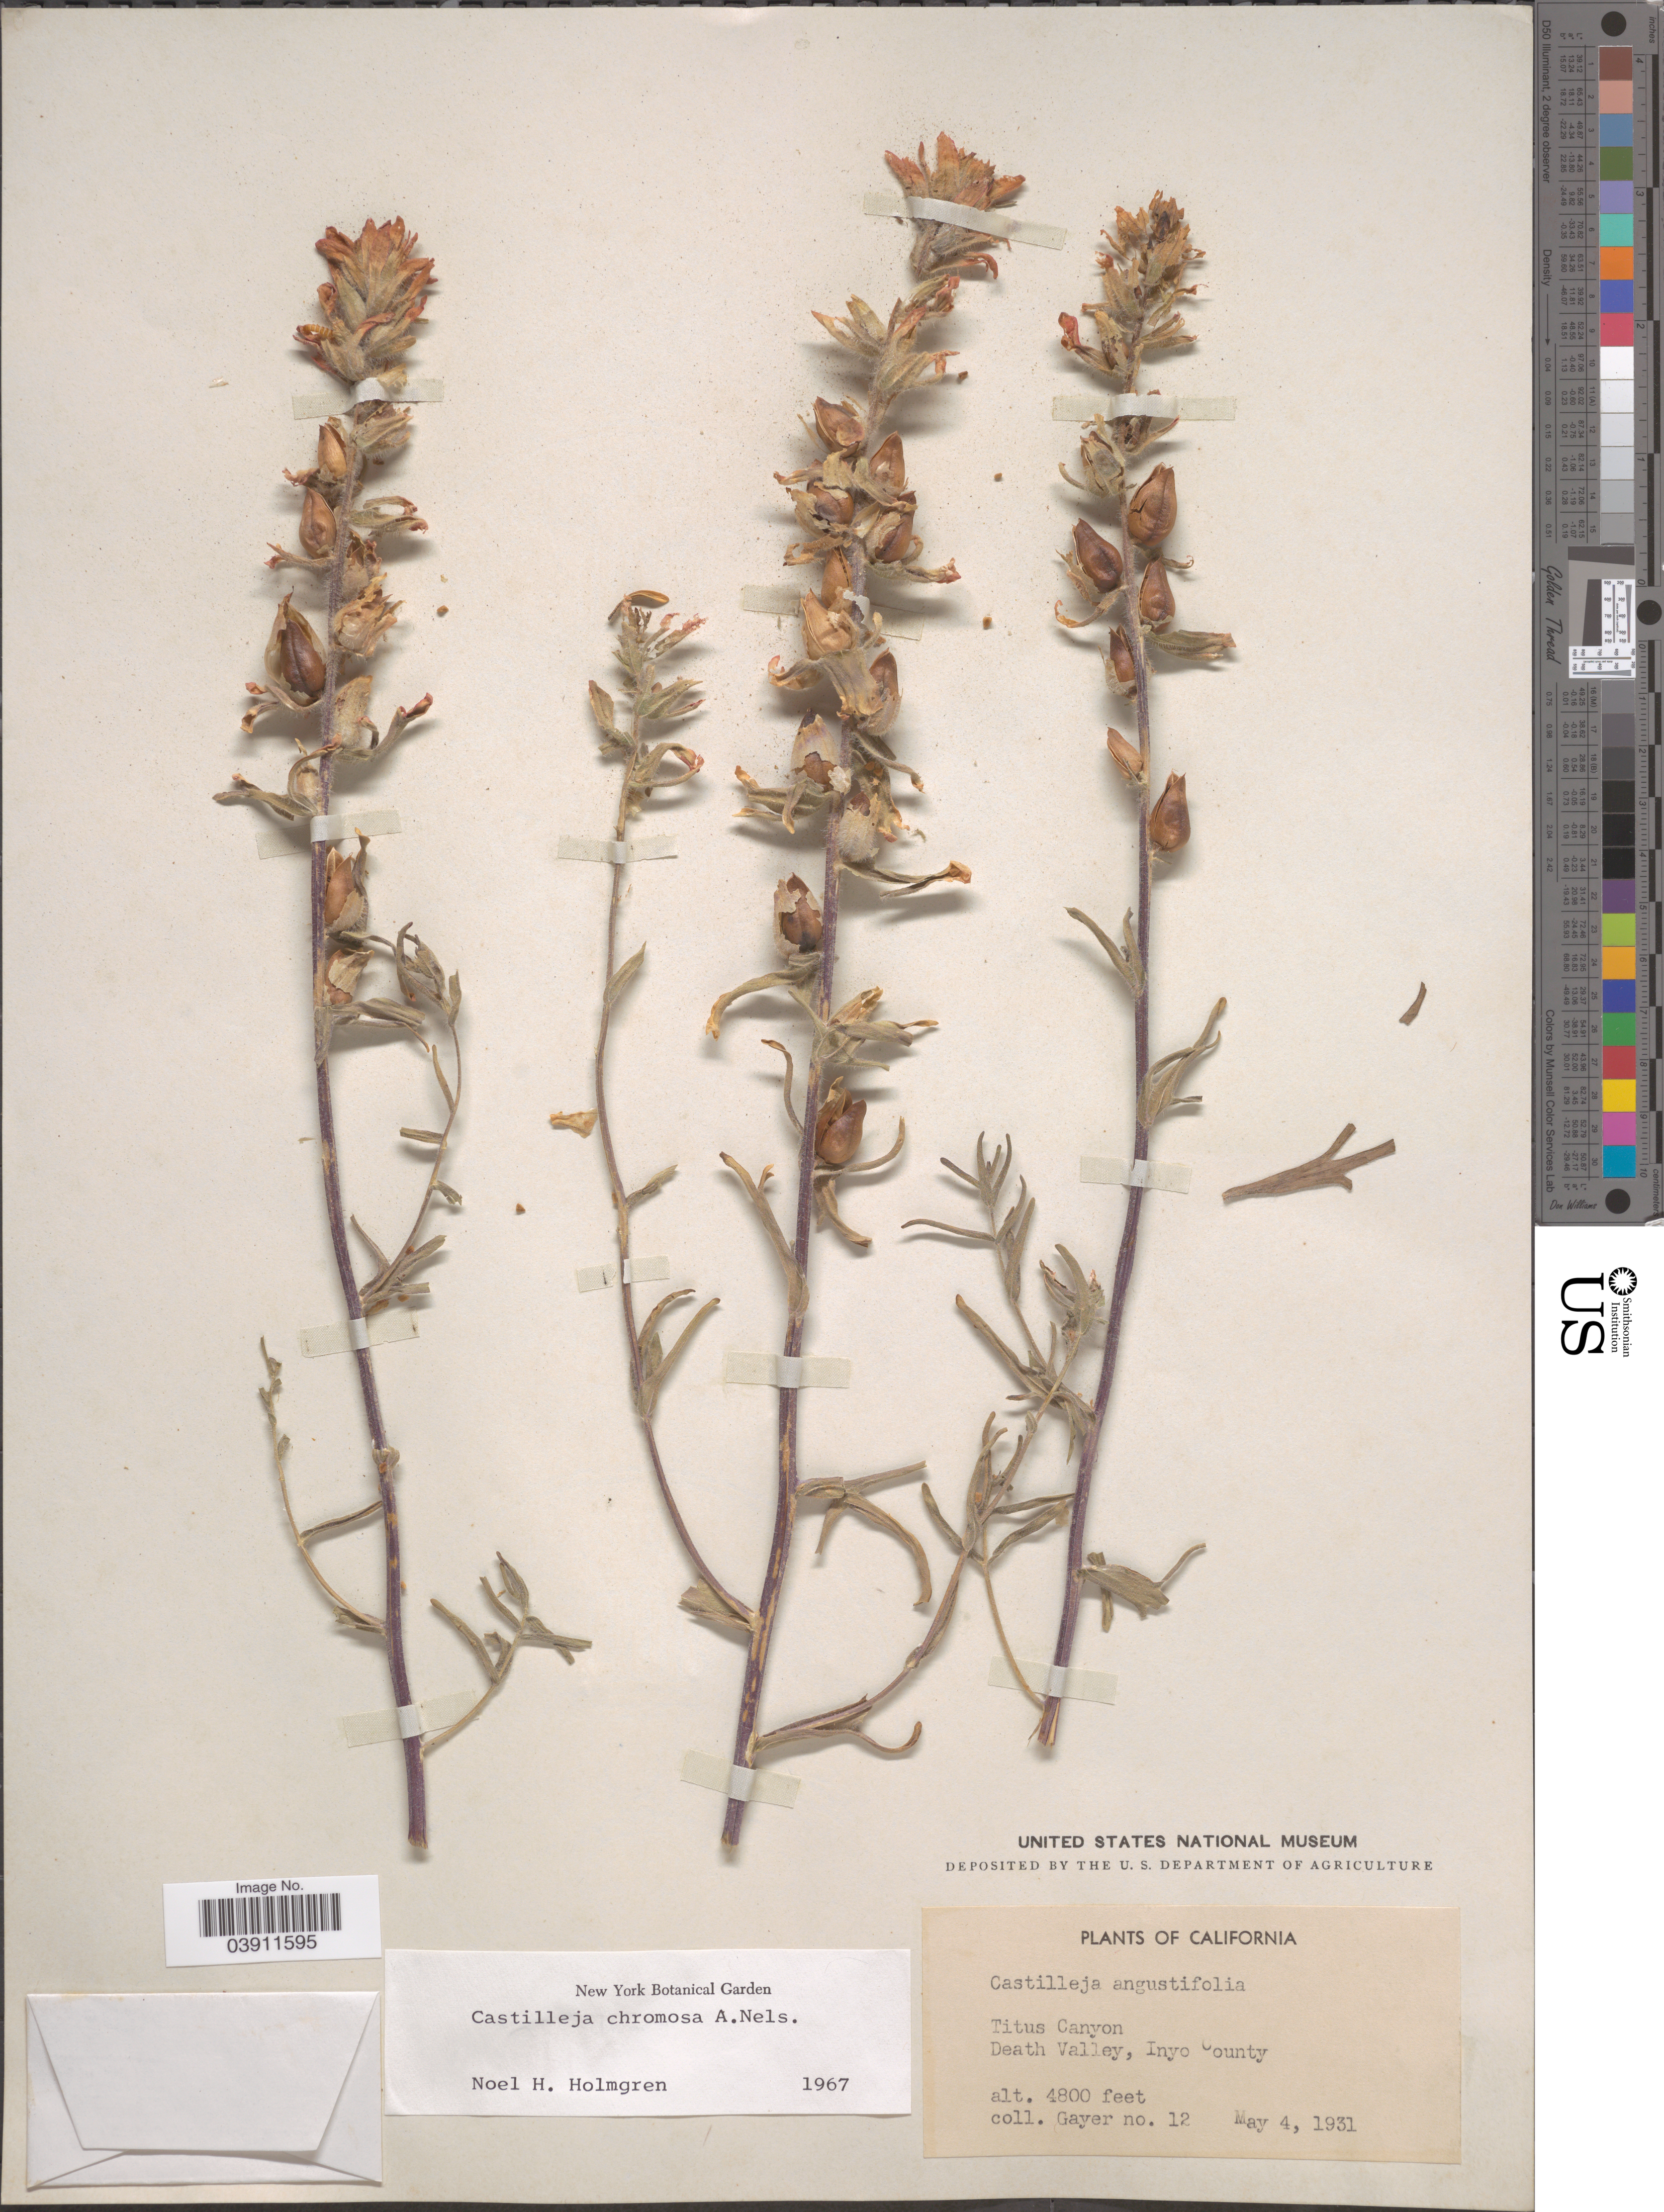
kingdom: Plantae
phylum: Tracheophyta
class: Magnoliopsida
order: Lamiales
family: Orobanchaceae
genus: Castilleja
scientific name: Castilleja chromosa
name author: A. Nelson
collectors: -. Gayer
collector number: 12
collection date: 1931-05-04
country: United States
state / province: California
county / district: Inyo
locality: Titus Canyon. Death Valley, Inyo County.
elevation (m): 1463